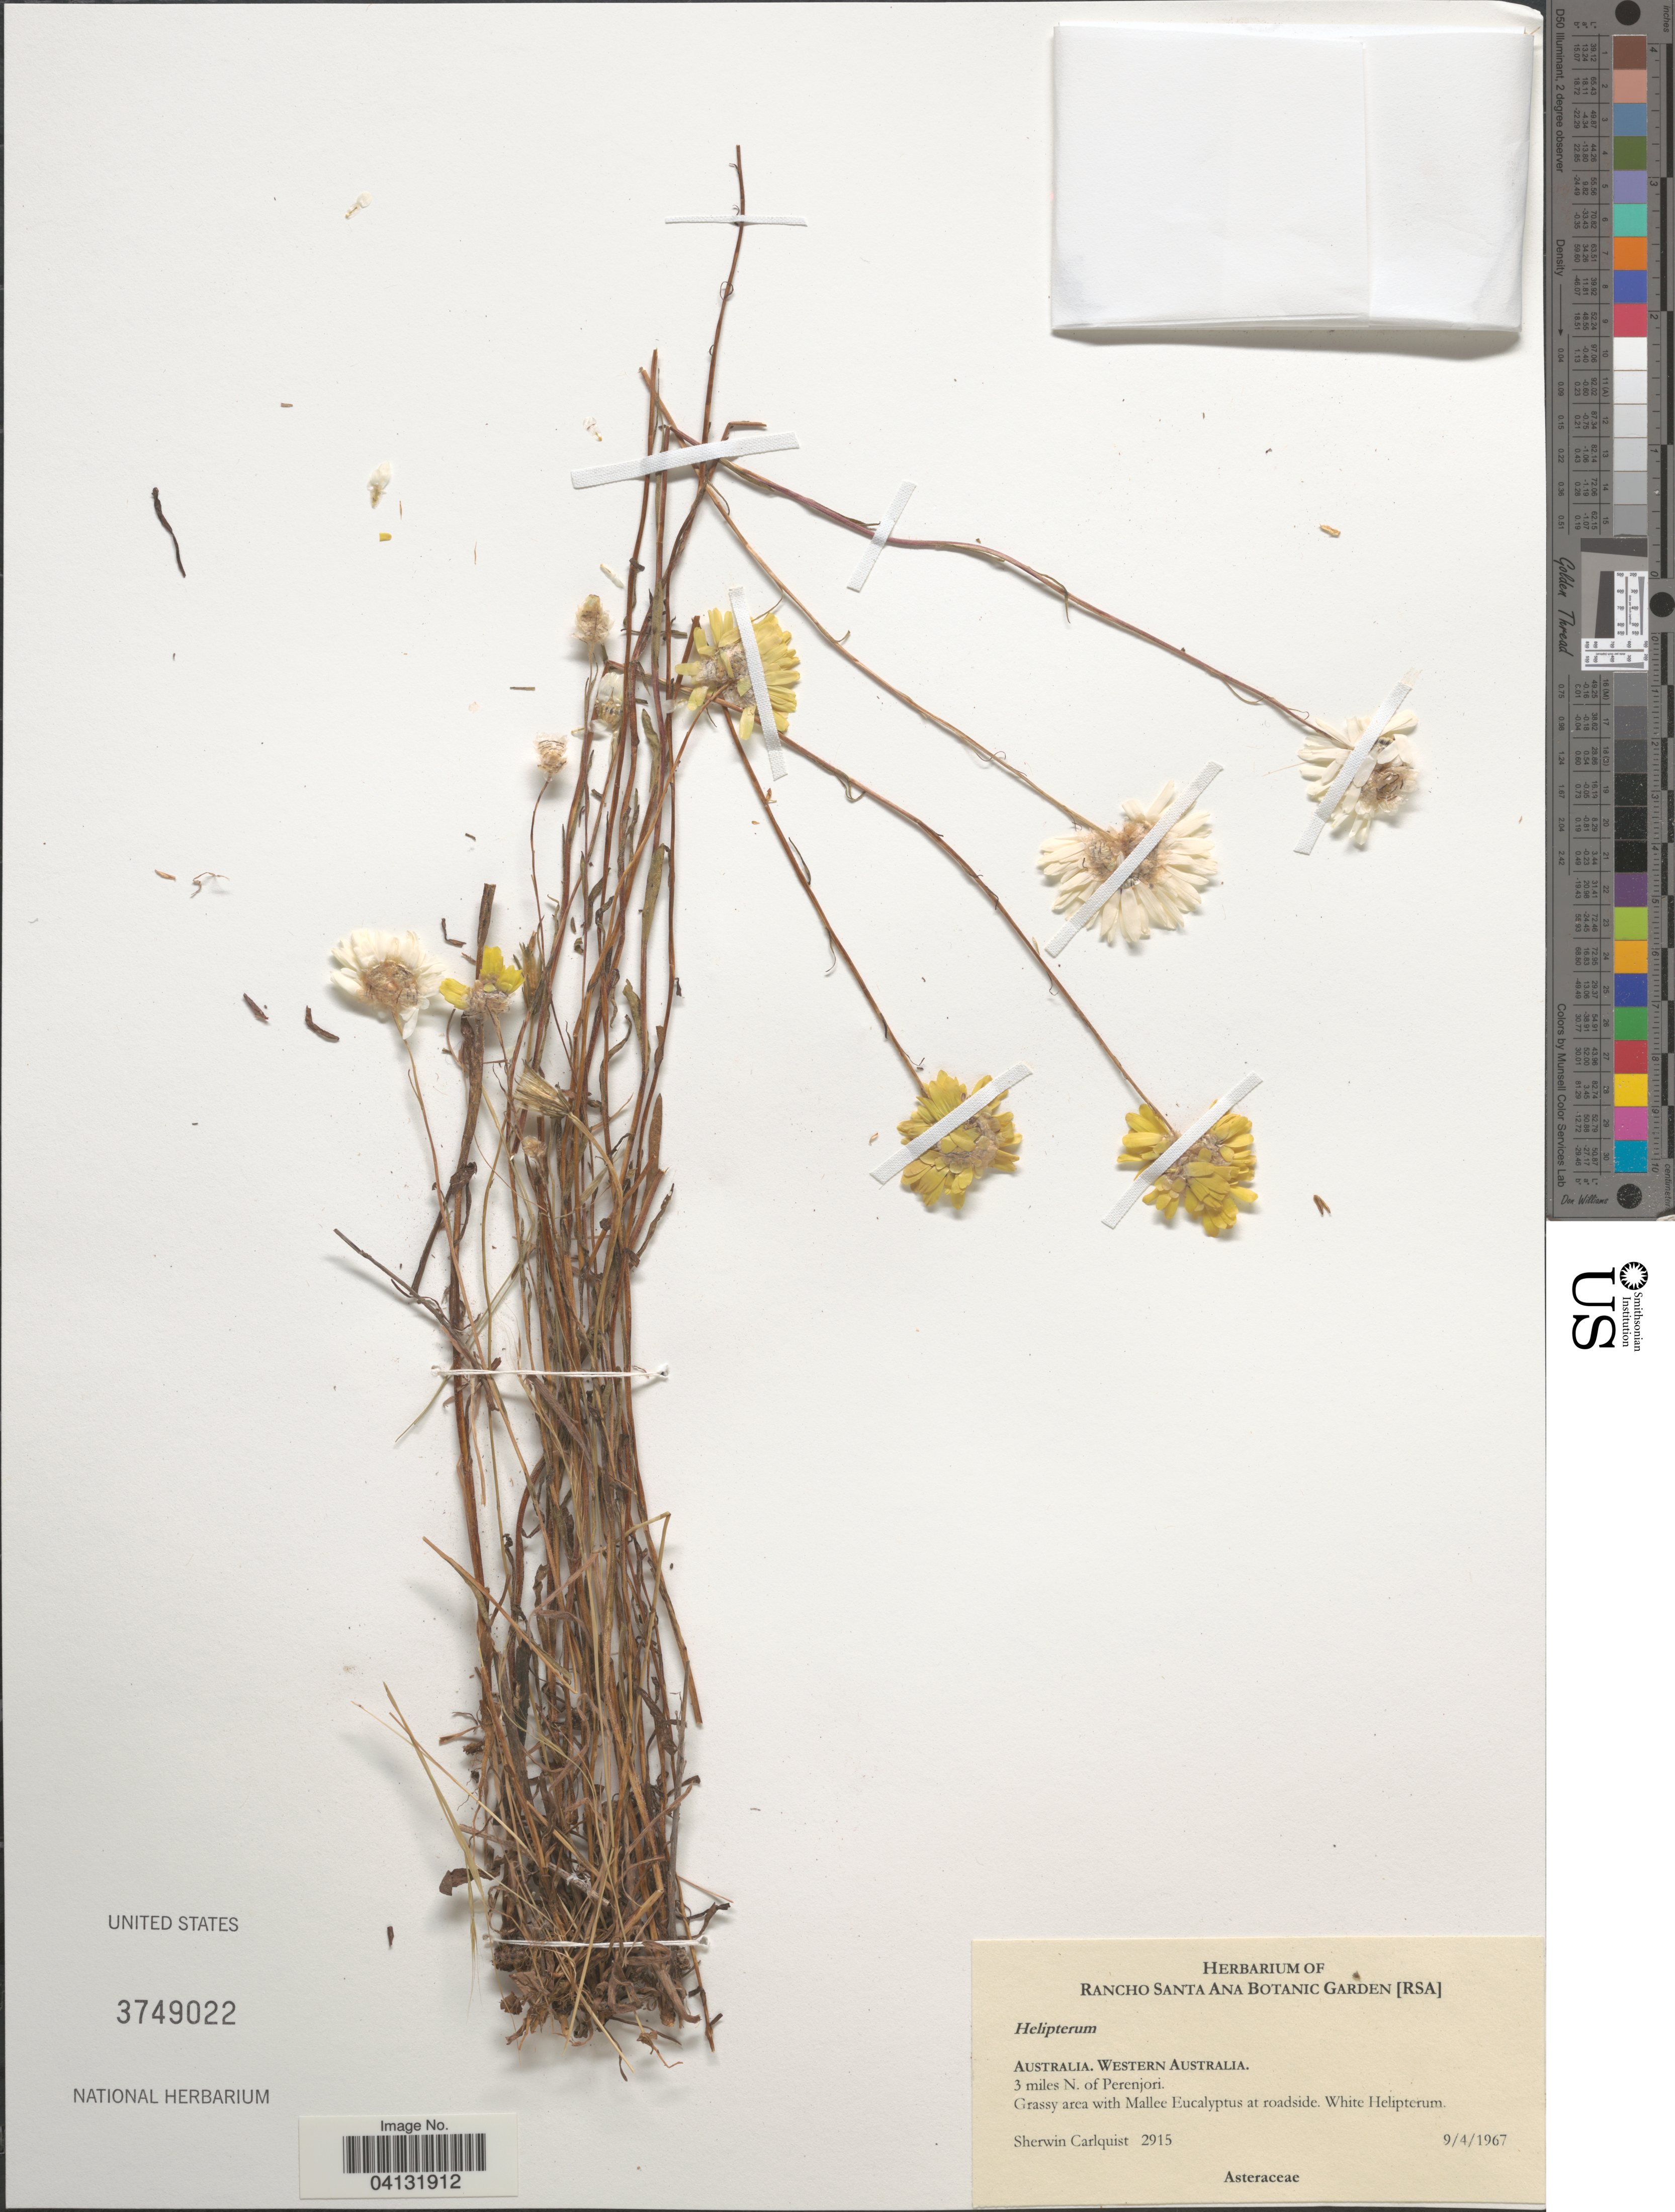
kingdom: Plantae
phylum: Tracheophyta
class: Magnoliopsida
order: Asterales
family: Asteraceae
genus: Helipterum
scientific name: Helipterum sp.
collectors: S. Carlquist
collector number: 2915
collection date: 1967-09-04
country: Australia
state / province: Western Australia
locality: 3 miles N. of Perenjori.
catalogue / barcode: US 3749022